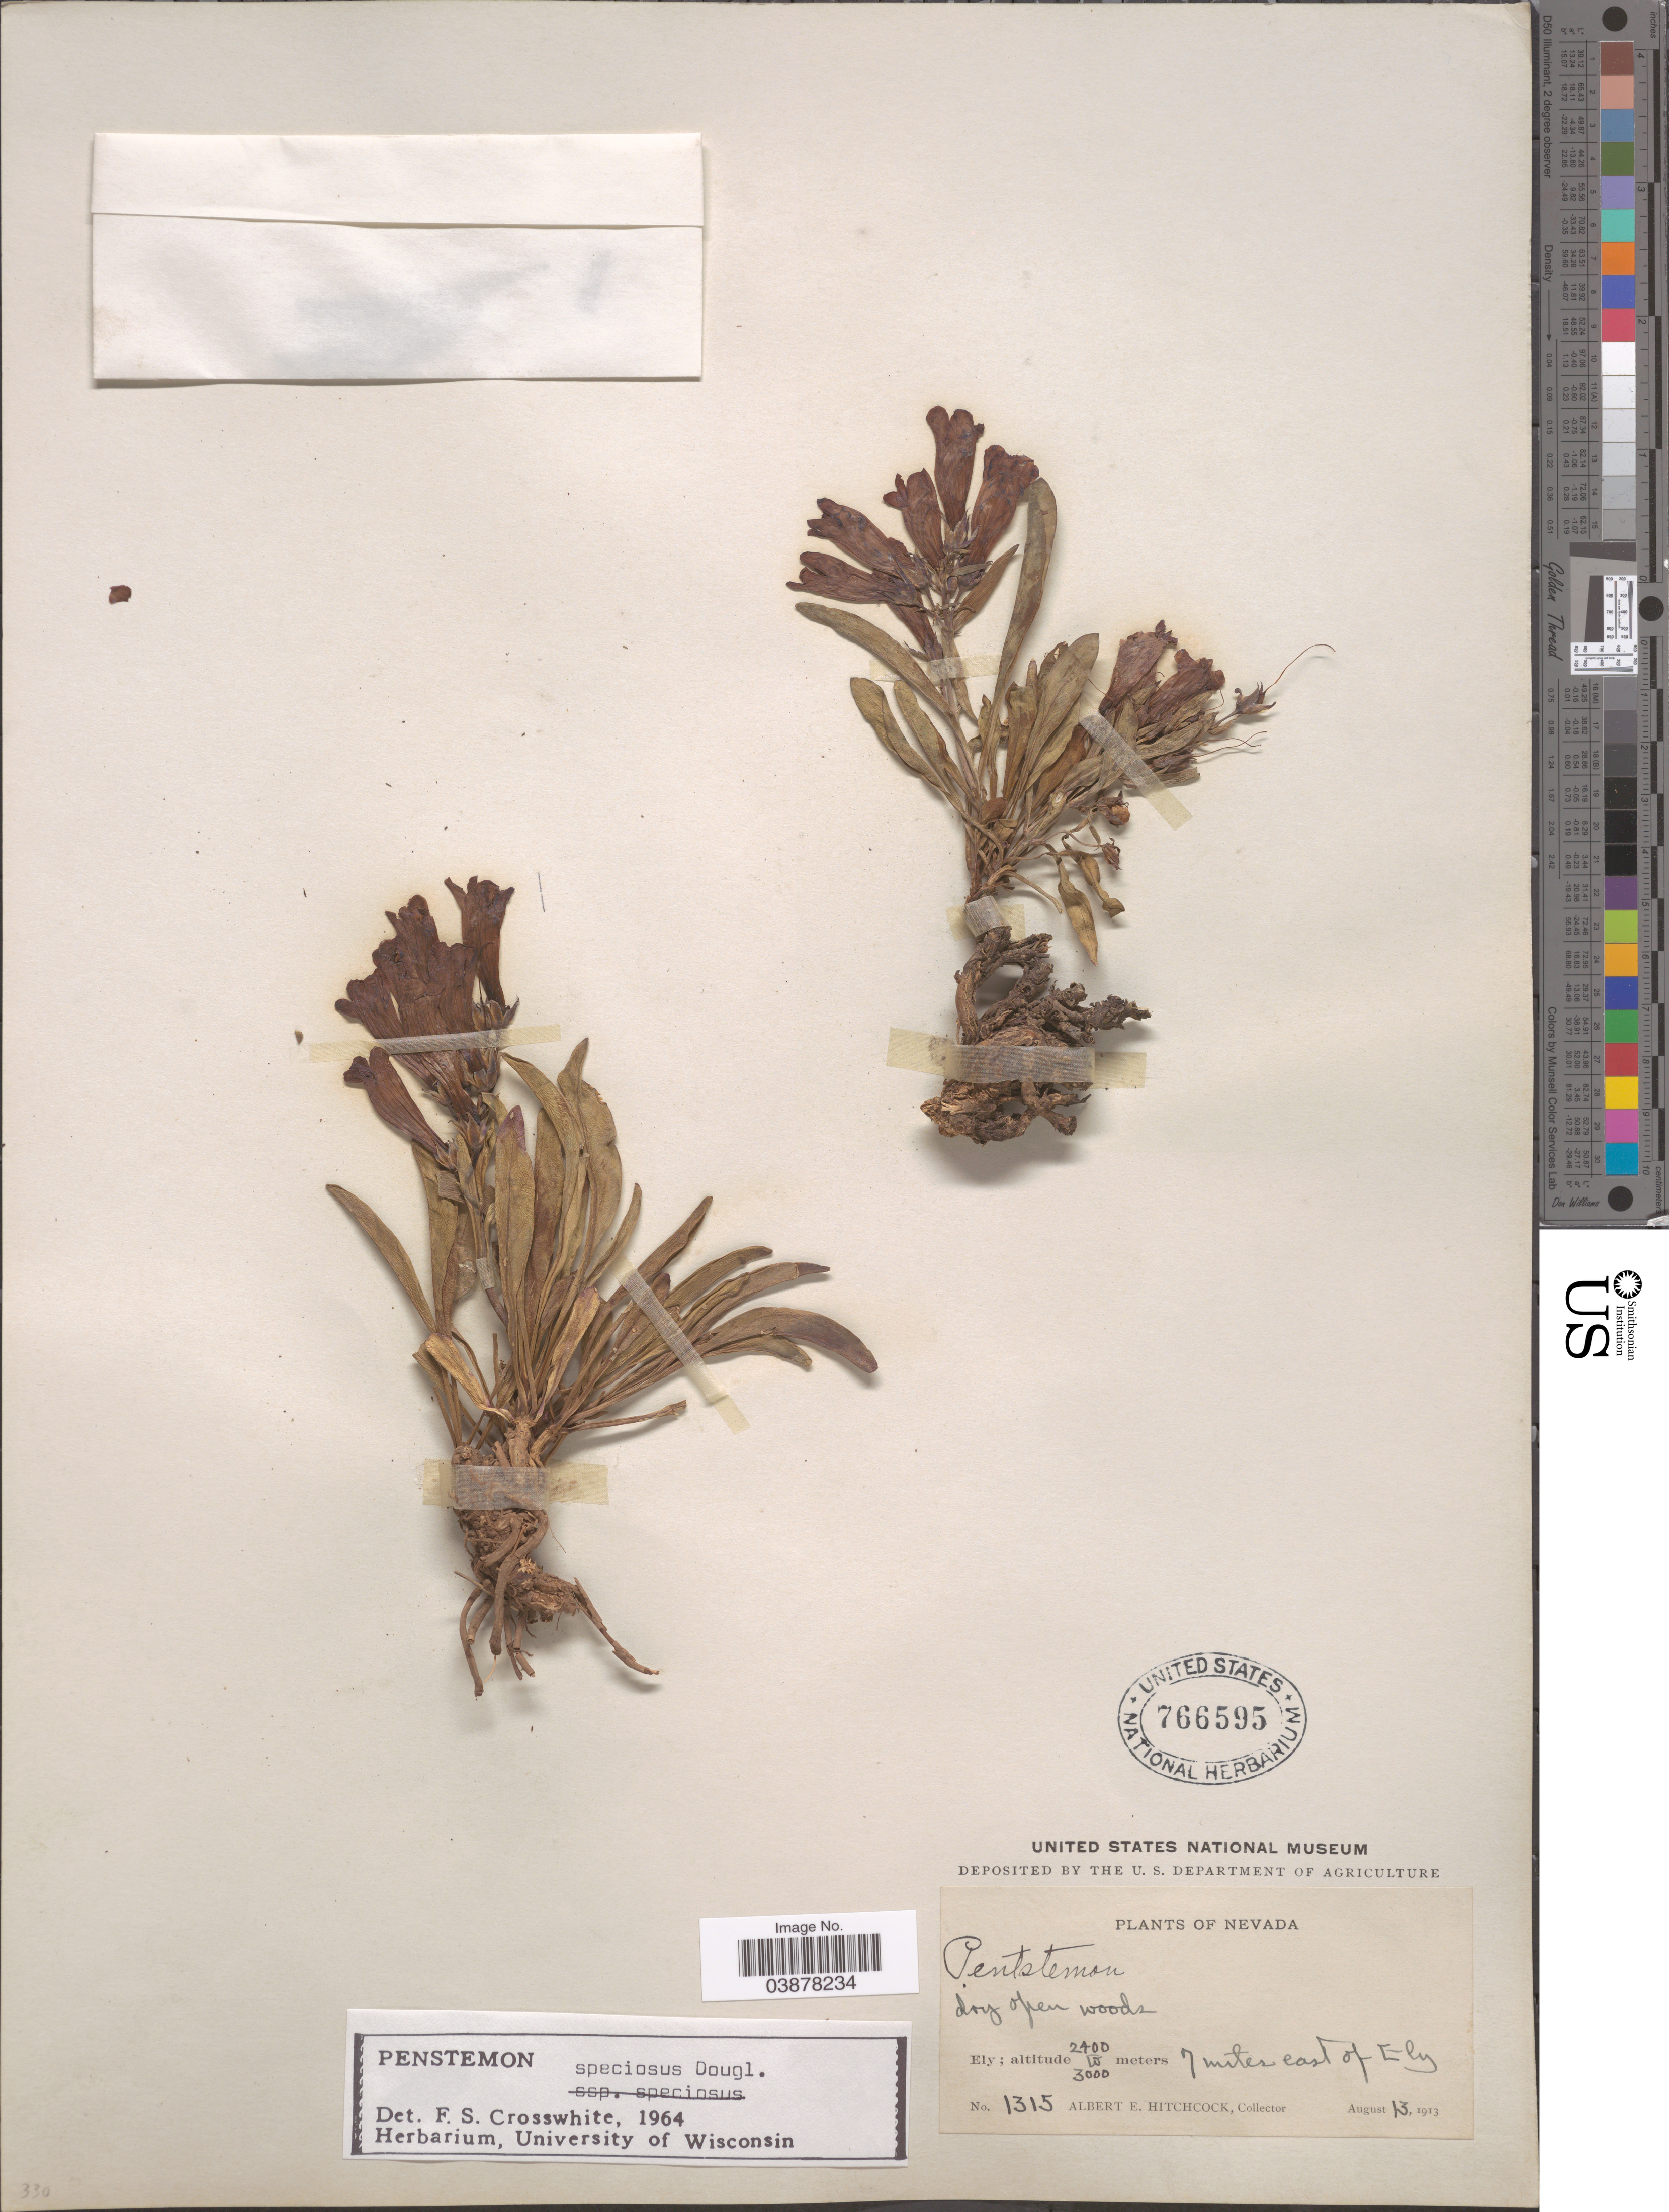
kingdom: Plantae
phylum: Tracheophyta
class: Magnoliopsida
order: Lamiales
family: Plantaginaceae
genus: Penstemon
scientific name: Penstemon speciosus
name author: Douglas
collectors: A. Hitchcock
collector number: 1315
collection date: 1913-08-13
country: United States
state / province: Nevada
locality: Ely; 7 miles east of Ely.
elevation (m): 2400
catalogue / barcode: US 766595